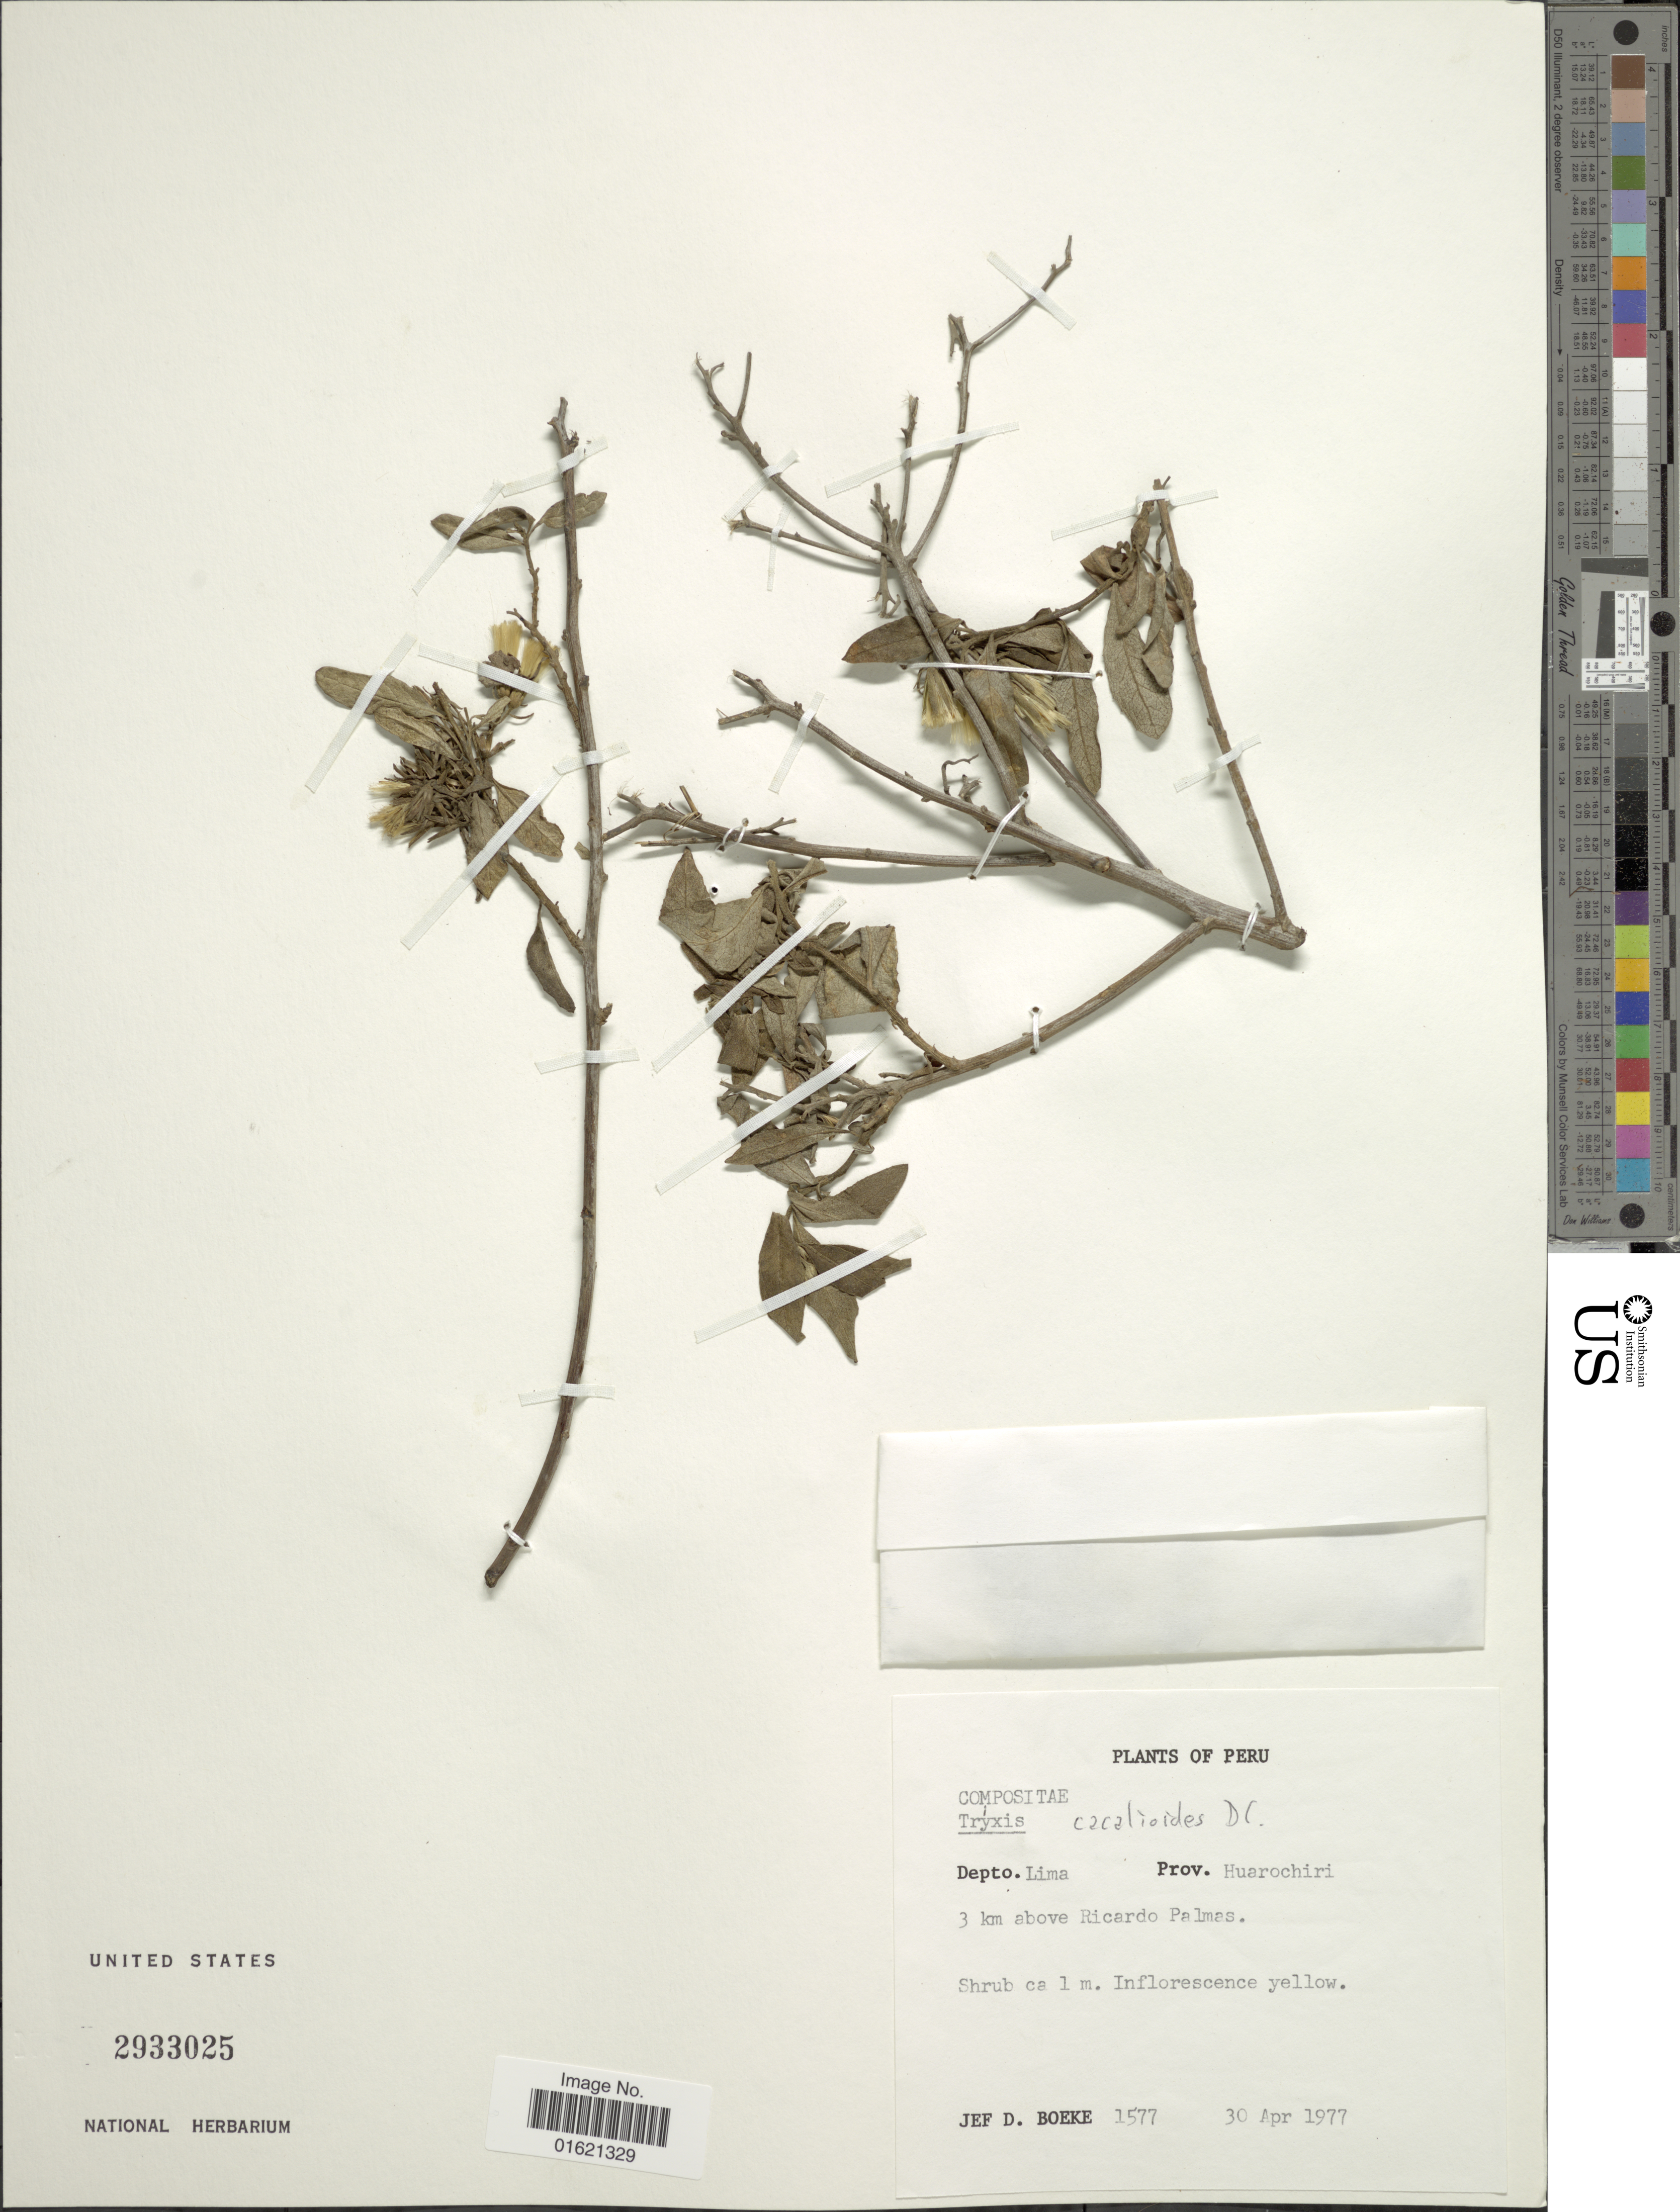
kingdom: Plantae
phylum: Tracheophyta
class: Magnoliopsida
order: Asterales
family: Asteraceae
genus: Trixis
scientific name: Trixis cacalioides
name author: (Kunth) D. Don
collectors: J. D. Boeke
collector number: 1577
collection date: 1977-04-30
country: Peru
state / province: Lima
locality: Depto. Lima. Prov. Huarochiri. 3 km above Ricardo Palmas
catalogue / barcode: US 2933025